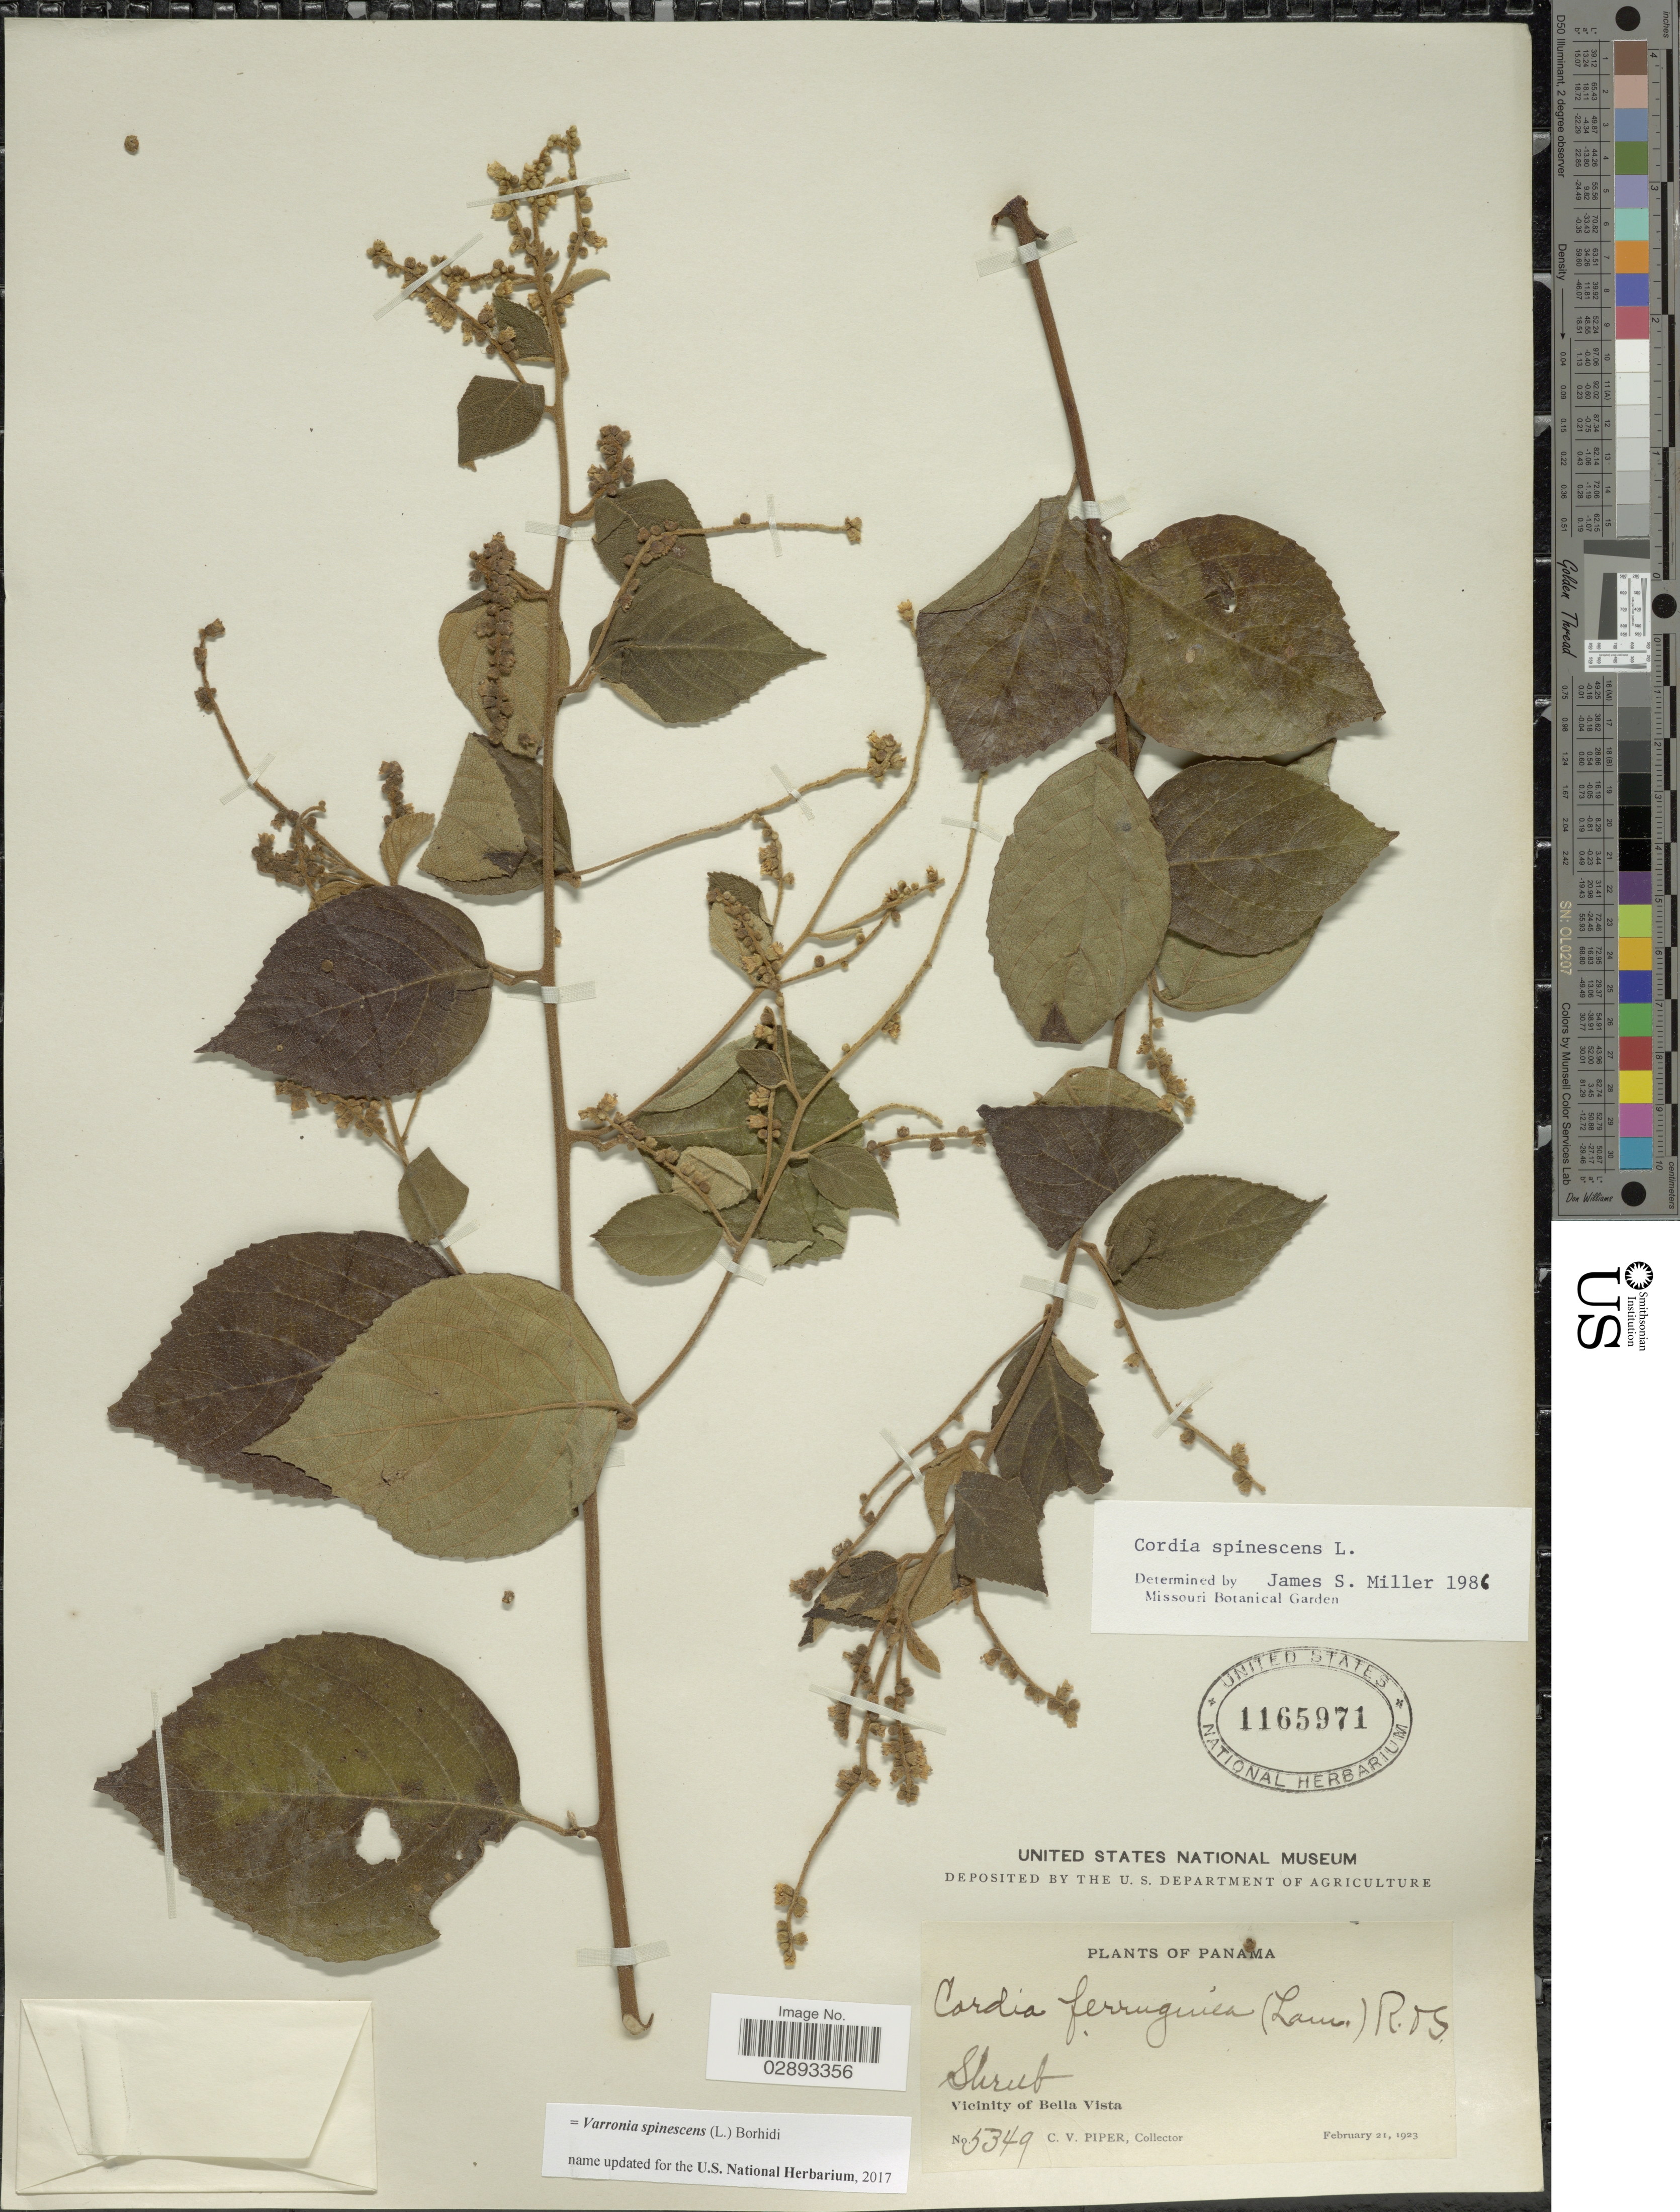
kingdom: Plantae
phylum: Tracheophyta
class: Magnoliopsida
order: Boraginales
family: Cordiaceae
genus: Varronia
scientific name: Varronia spinescens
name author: (L.) Borhidi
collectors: C. V. Piper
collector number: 5349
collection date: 1923-02-21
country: Panama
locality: Vicinity of Bella Vista.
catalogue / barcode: US 1165971